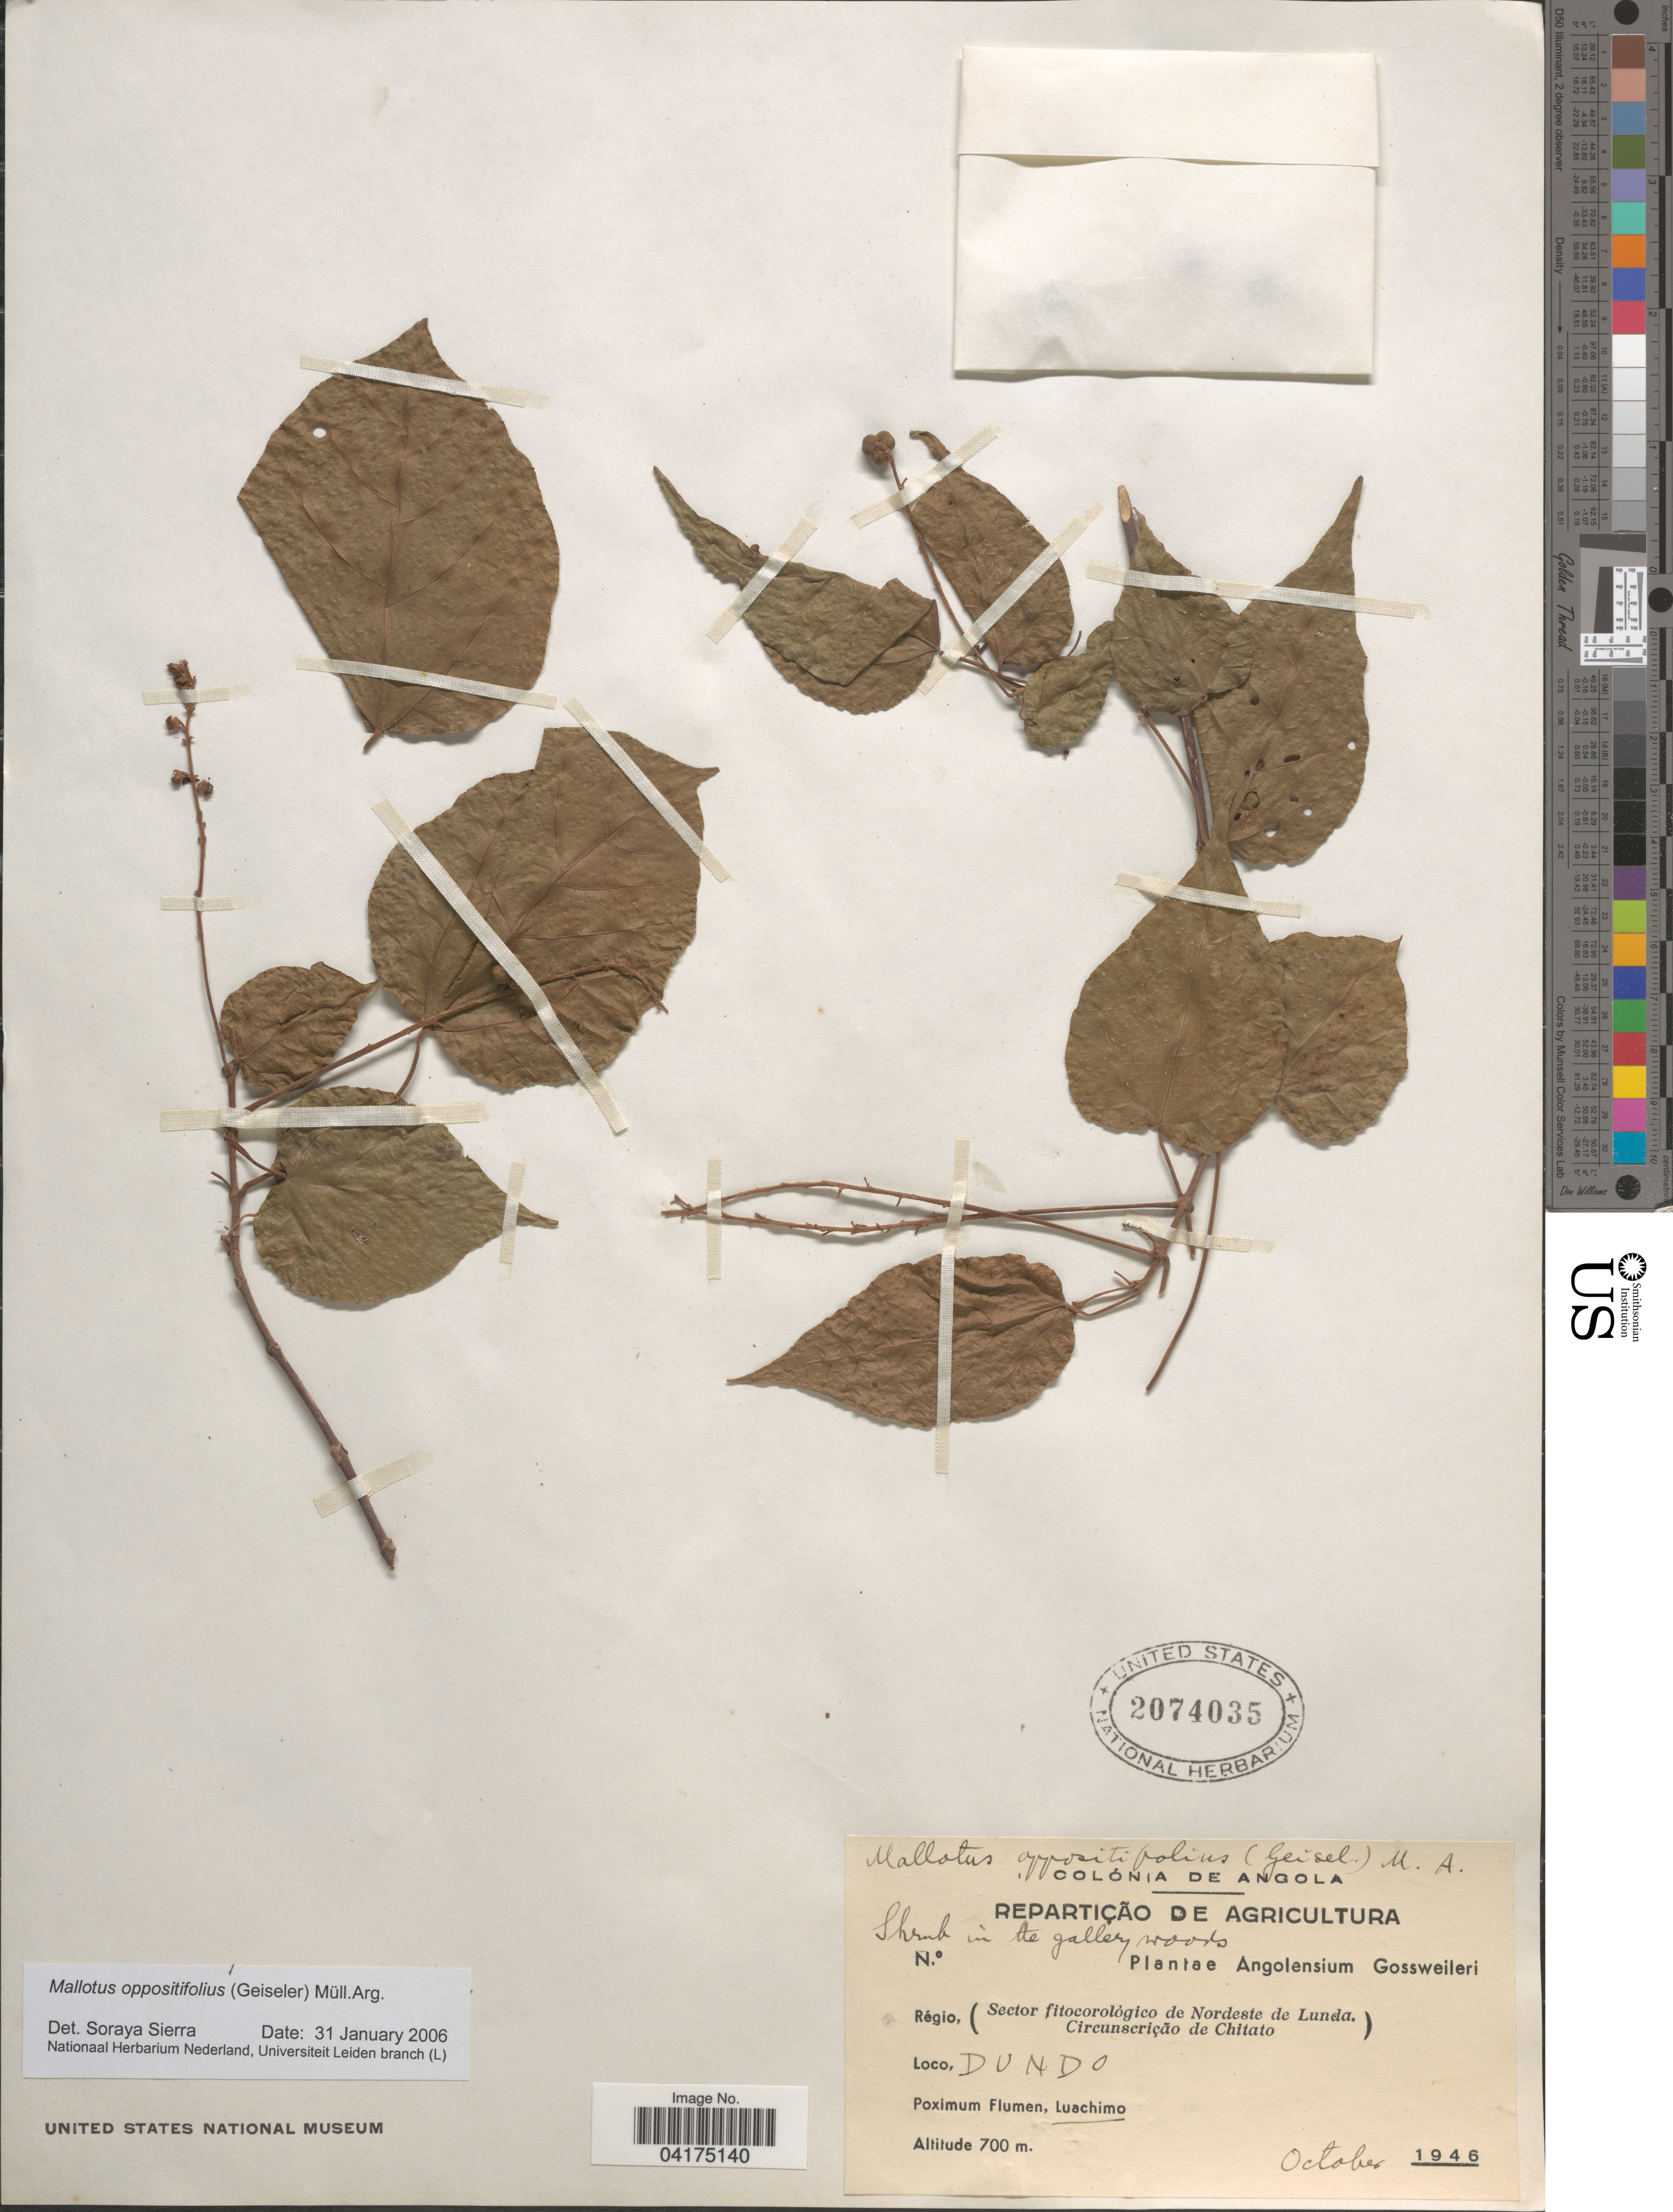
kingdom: Plantae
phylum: Tracheophyta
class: Magnoliopsida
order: Malpighiales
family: Euphorbiaceae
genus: Mallotus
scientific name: Mallotus oppositifolius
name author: (Geiseler) Müll. Arg.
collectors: -. Gossweiler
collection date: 1946-10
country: Angola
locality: Colónia de Angola. Régio, (Sector fitocorològico de Nordeste de Lunda. Circunscrição de Chitato). Dundo. Poximum Flumen, Luachimo.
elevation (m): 700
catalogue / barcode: US 2074035